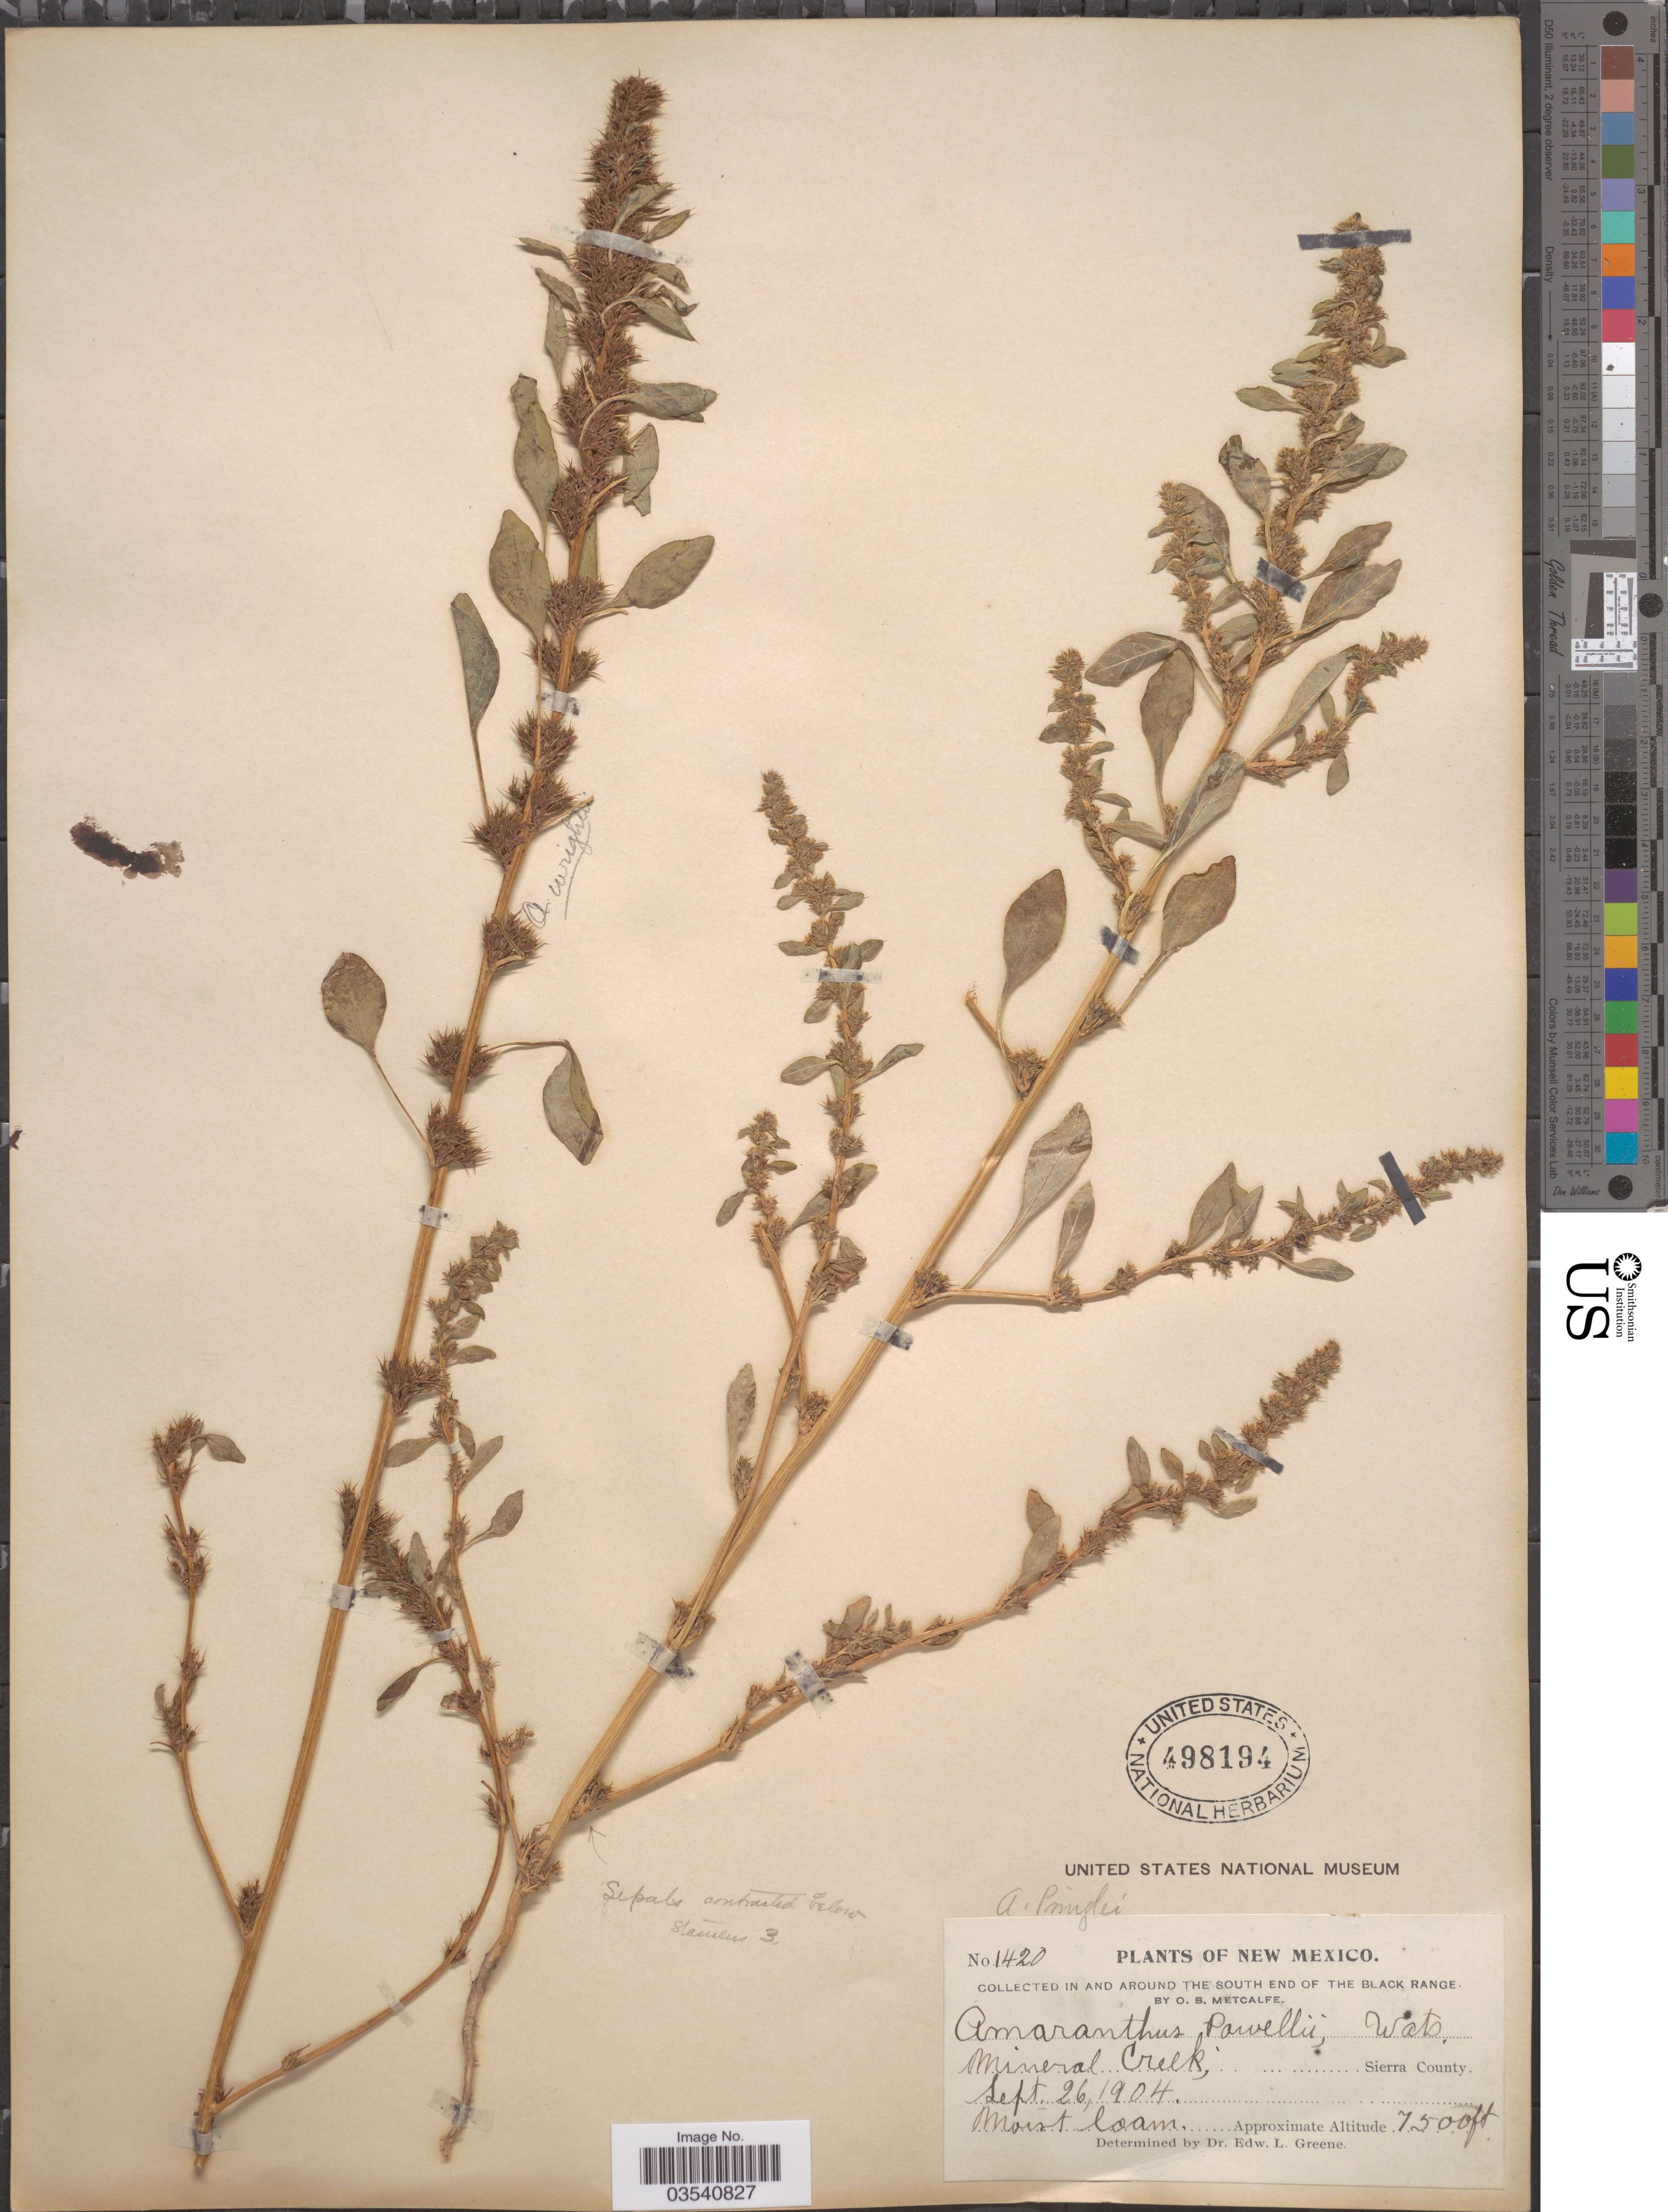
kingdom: Plantae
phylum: Tracheophyta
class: Magnoliopsida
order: Caryophyllales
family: Amaranthaceae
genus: Amaranthus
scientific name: Amaranthus pringlei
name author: S. Watson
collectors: O. B. Metcalfe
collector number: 1420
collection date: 1904-09-26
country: United States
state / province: New Mexico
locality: In and around the south end of The Black Range. Mineral Creek, Sierra County.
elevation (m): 2286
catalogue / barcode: US 498194